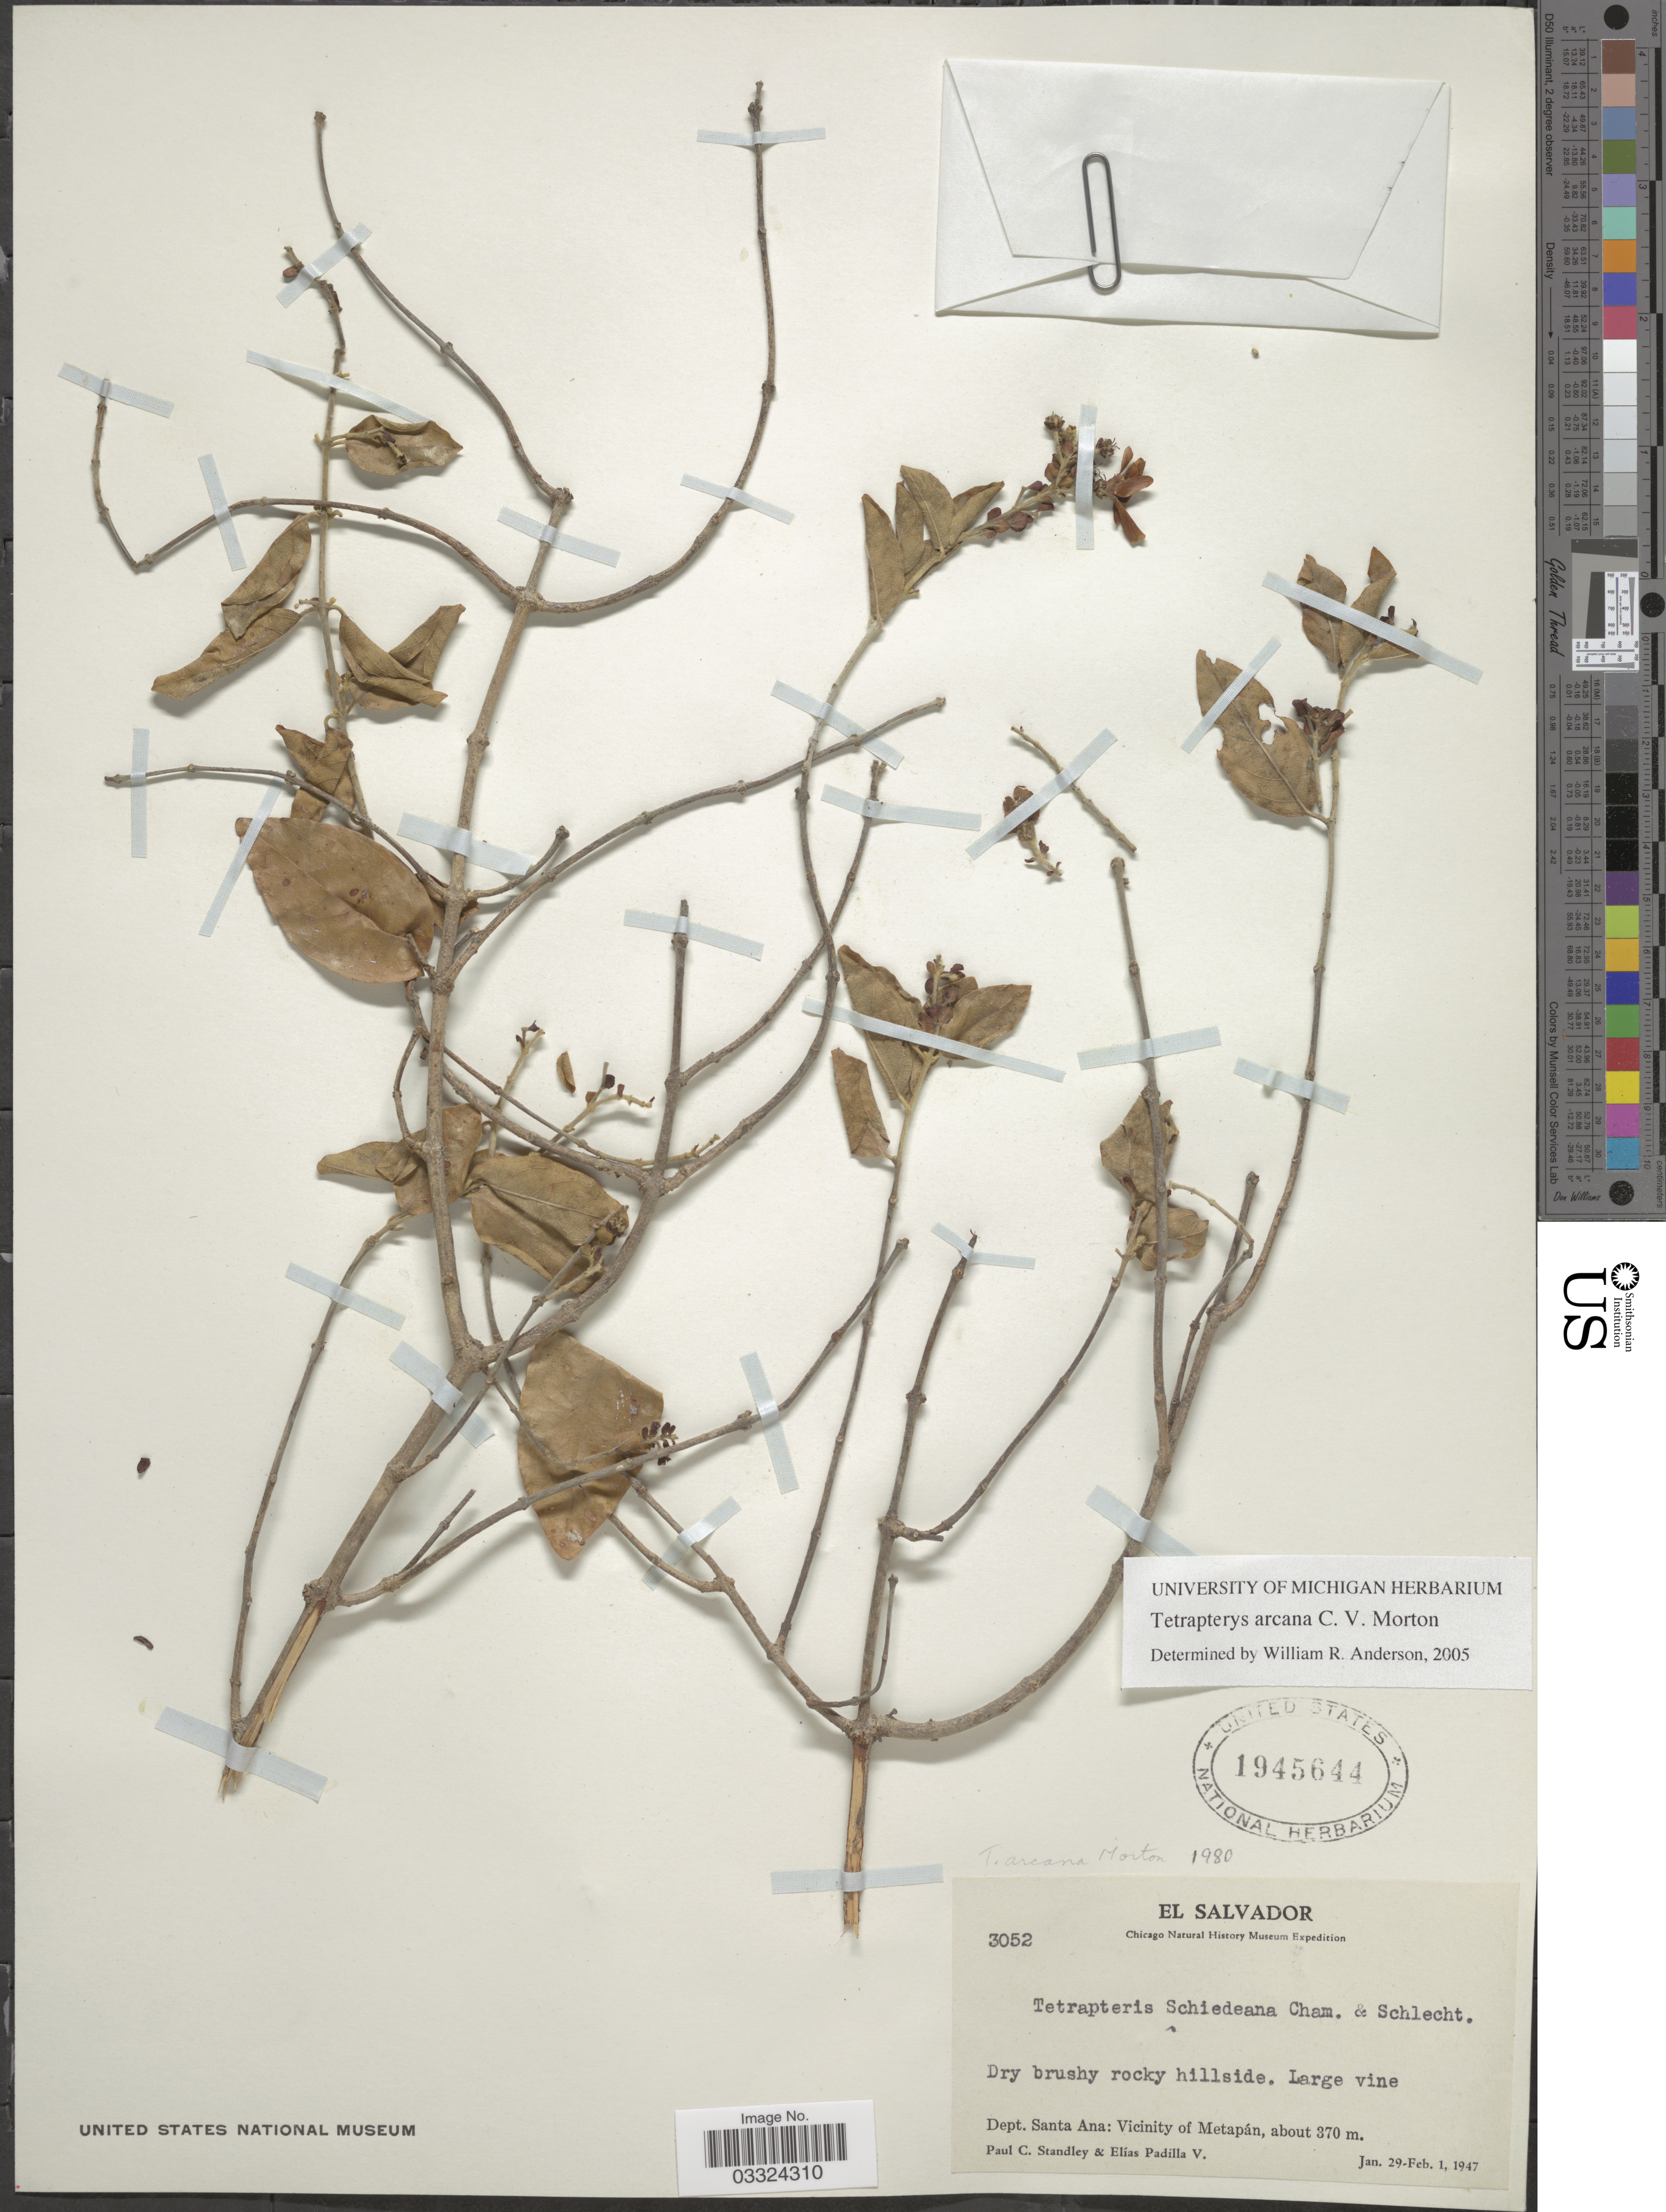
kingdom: Plantae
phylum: Tracheophyta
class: Magnoliopsida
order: Malpighiales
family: Malpighiaceae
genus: Glicophyllum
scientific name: Glicophyllum mortonianum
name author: A. Pool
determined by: Pool, A., (MO), Missouri Botanical Garden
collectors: P. C. Standley & E. Padilla V.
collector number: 3052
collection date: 1947-01-29/1947-02-01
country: El Salvador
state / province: Santa Ana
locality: Dept. Santa Ana: Vicinity of Metapán.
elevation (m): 370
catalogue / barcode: US 1945644